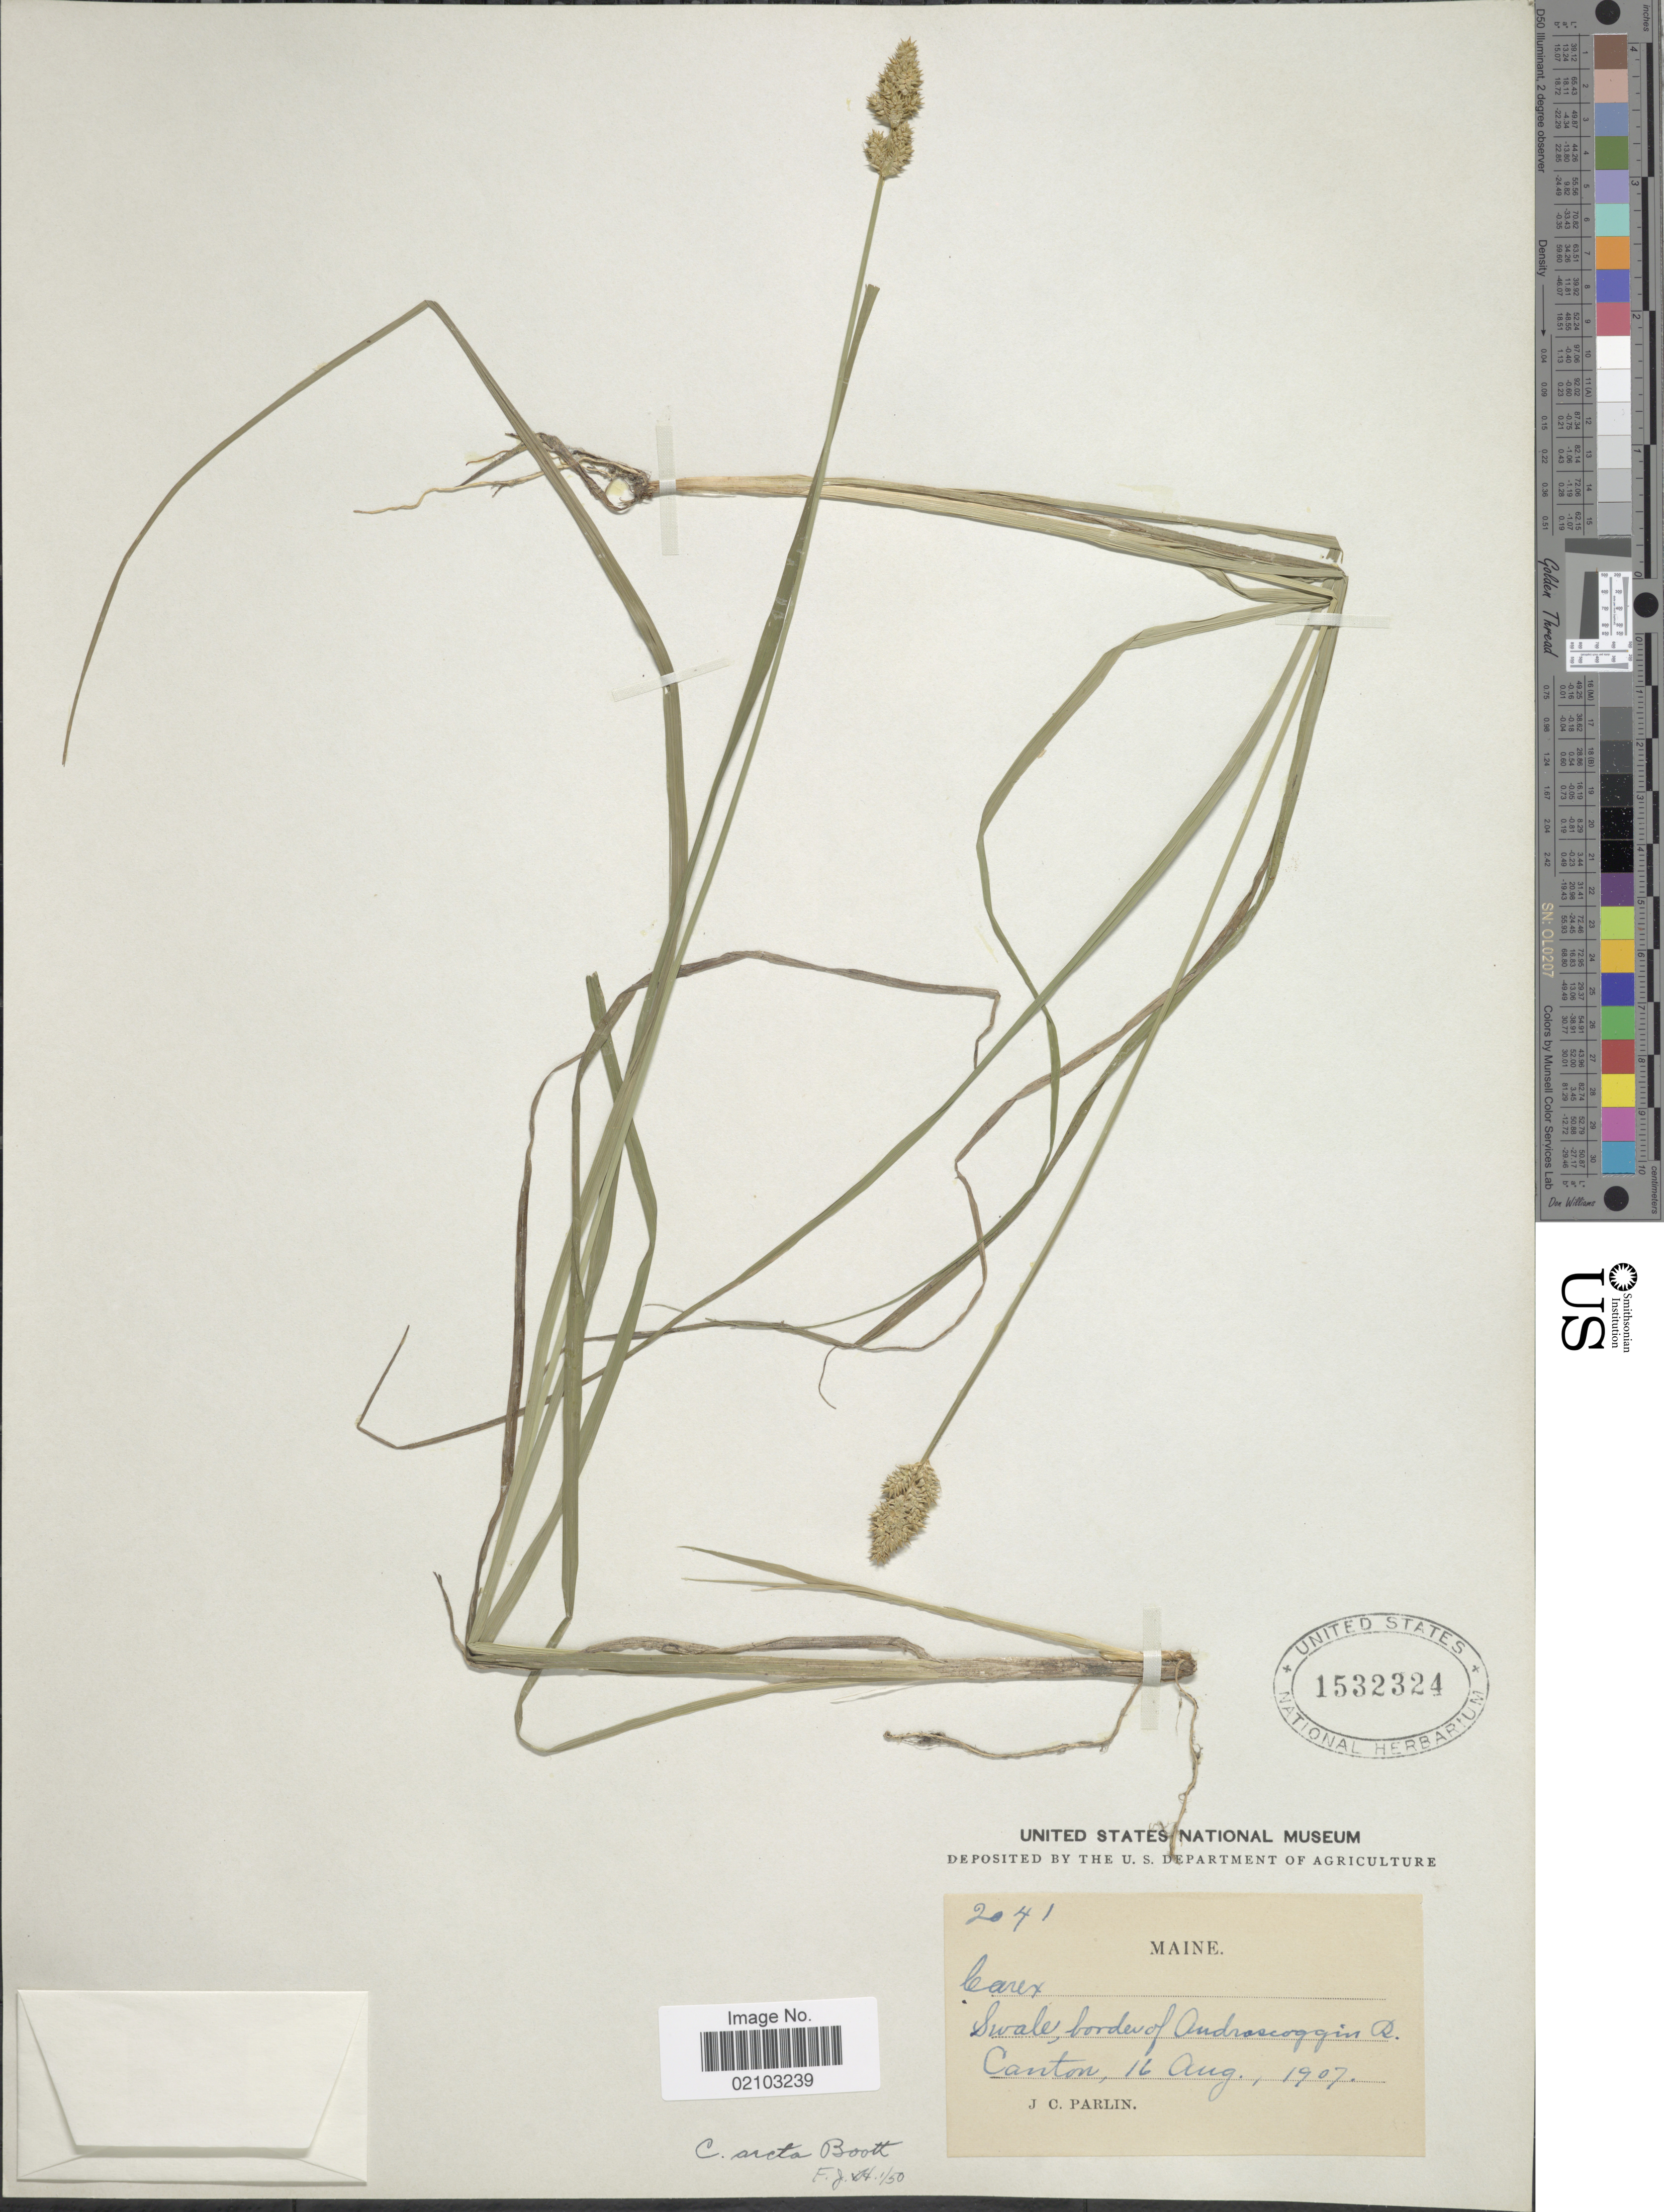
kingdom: Plantae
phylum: Tracheophyta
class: Liliopsida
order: Poales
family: Cyperaceae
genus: Carex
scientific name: Carex arcta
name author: Boott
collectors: J. Parlin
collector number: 2041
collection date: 1907-08-16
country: United States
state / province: Maine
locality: Swale, border of Androscoggin R. Canton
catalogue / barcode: US 1532324